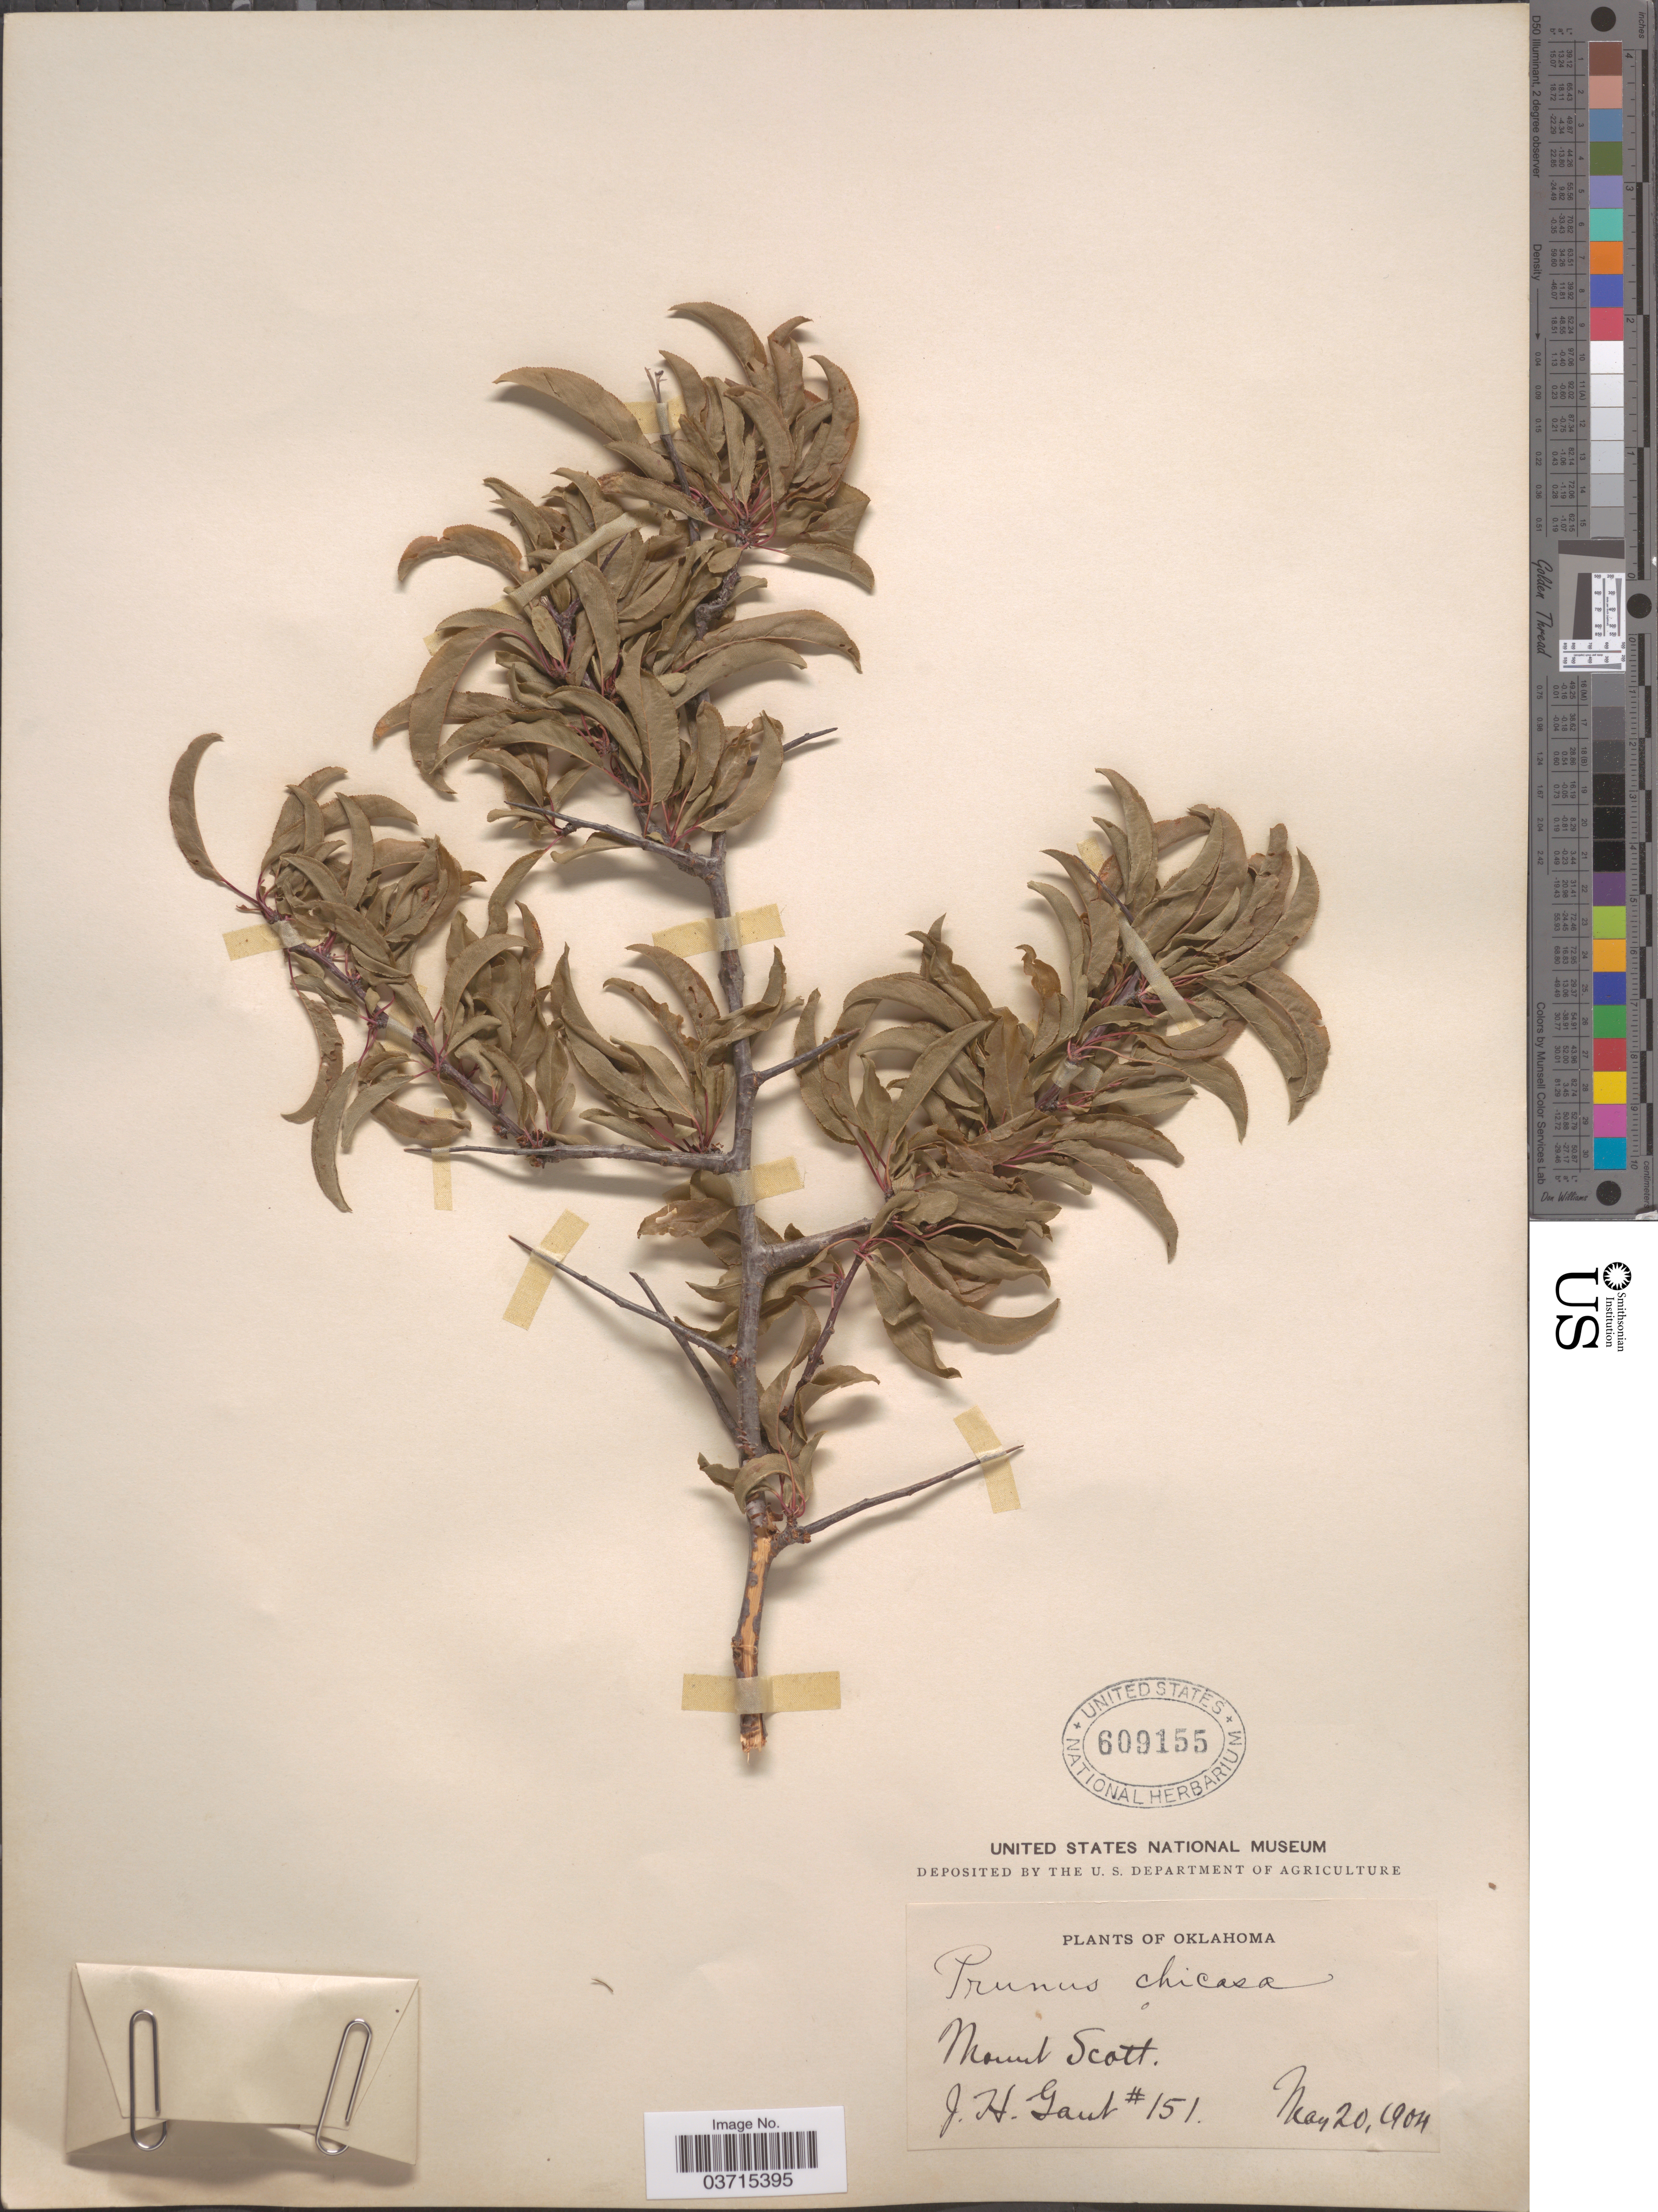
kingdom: Plantae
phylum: Tracheophyta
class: Magnoliopsida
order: Rosales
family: Rosaceae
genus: Prunus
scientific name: Prunus angustifolia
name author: Marshall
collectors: J. Gaut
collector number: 151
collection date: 1904-05-20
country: United States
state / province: Oklahoma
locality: Mount Scott.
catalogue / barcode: US 609155